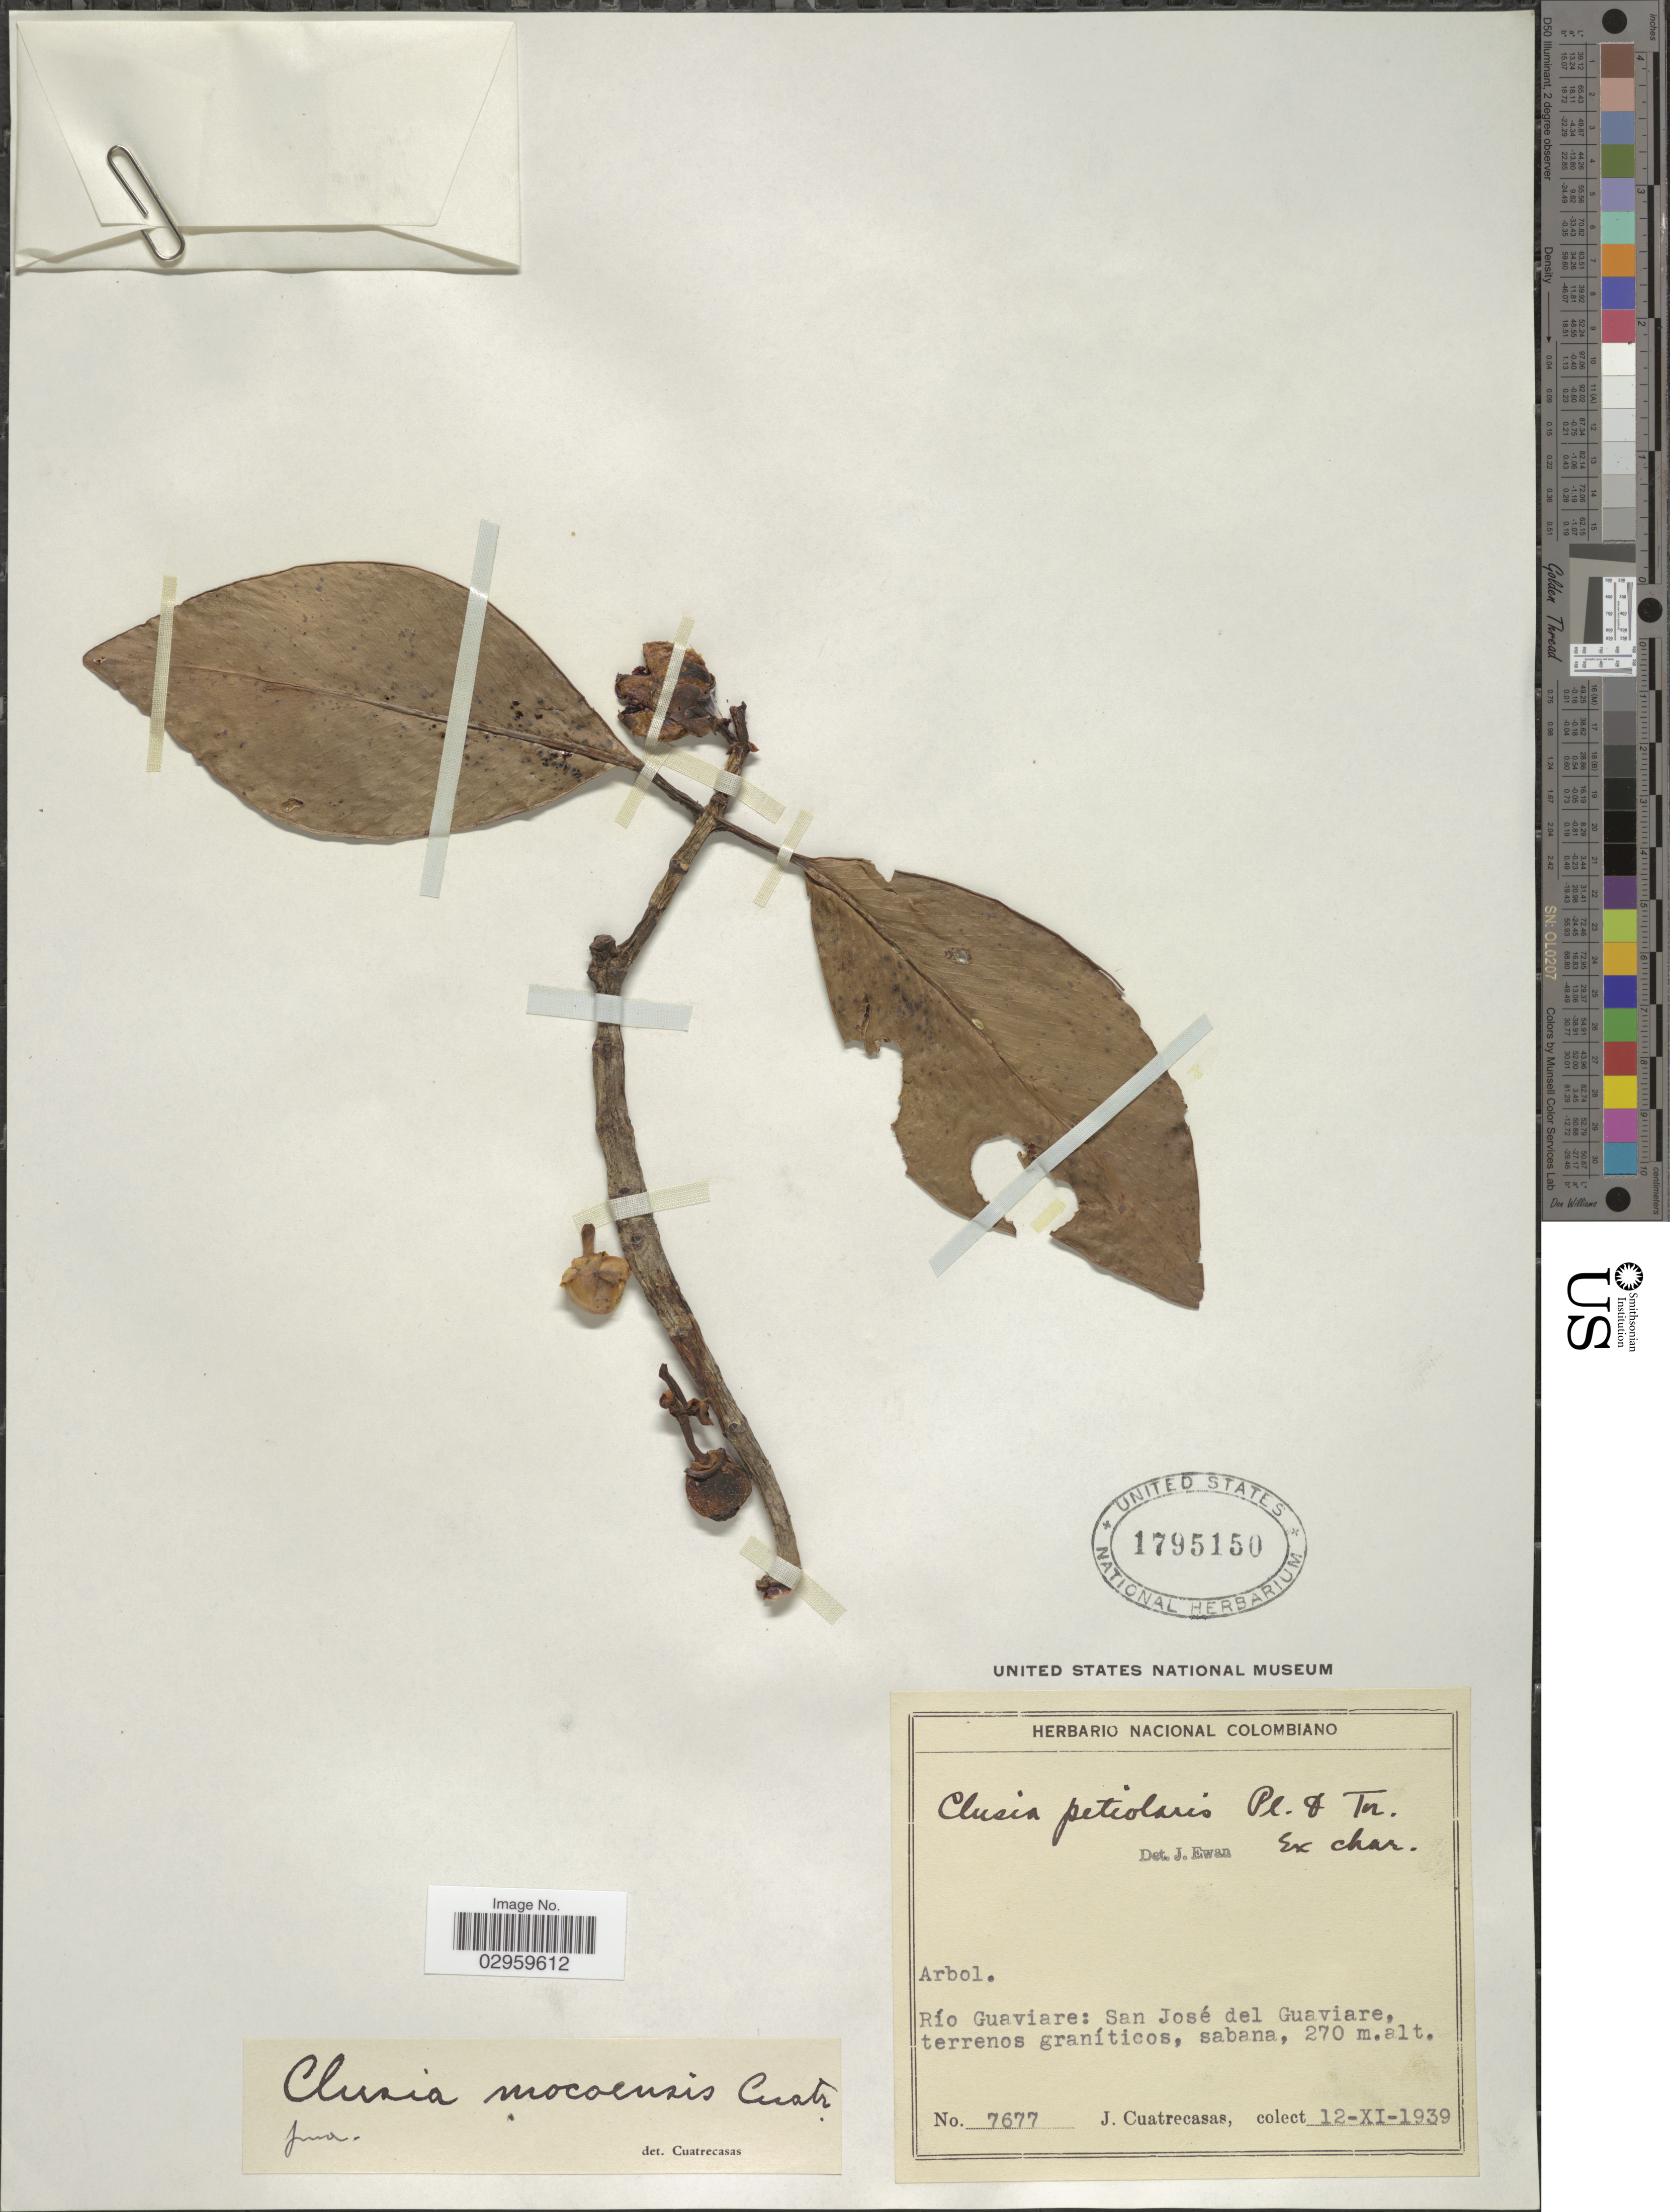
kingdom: Plantae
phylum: Tracheophyta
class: Magnoliopsida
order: Malpighiales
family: Clusiaceae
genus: Clusia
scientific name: Clusia mocoensis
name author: Cuatrec.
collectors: J. Cuatrecasas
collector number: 7677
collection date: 1939-09-12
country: Colombia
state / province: Guaviare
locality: Río Guaviare: San José del Guaviare.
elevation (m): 270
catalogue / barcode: US 1795150